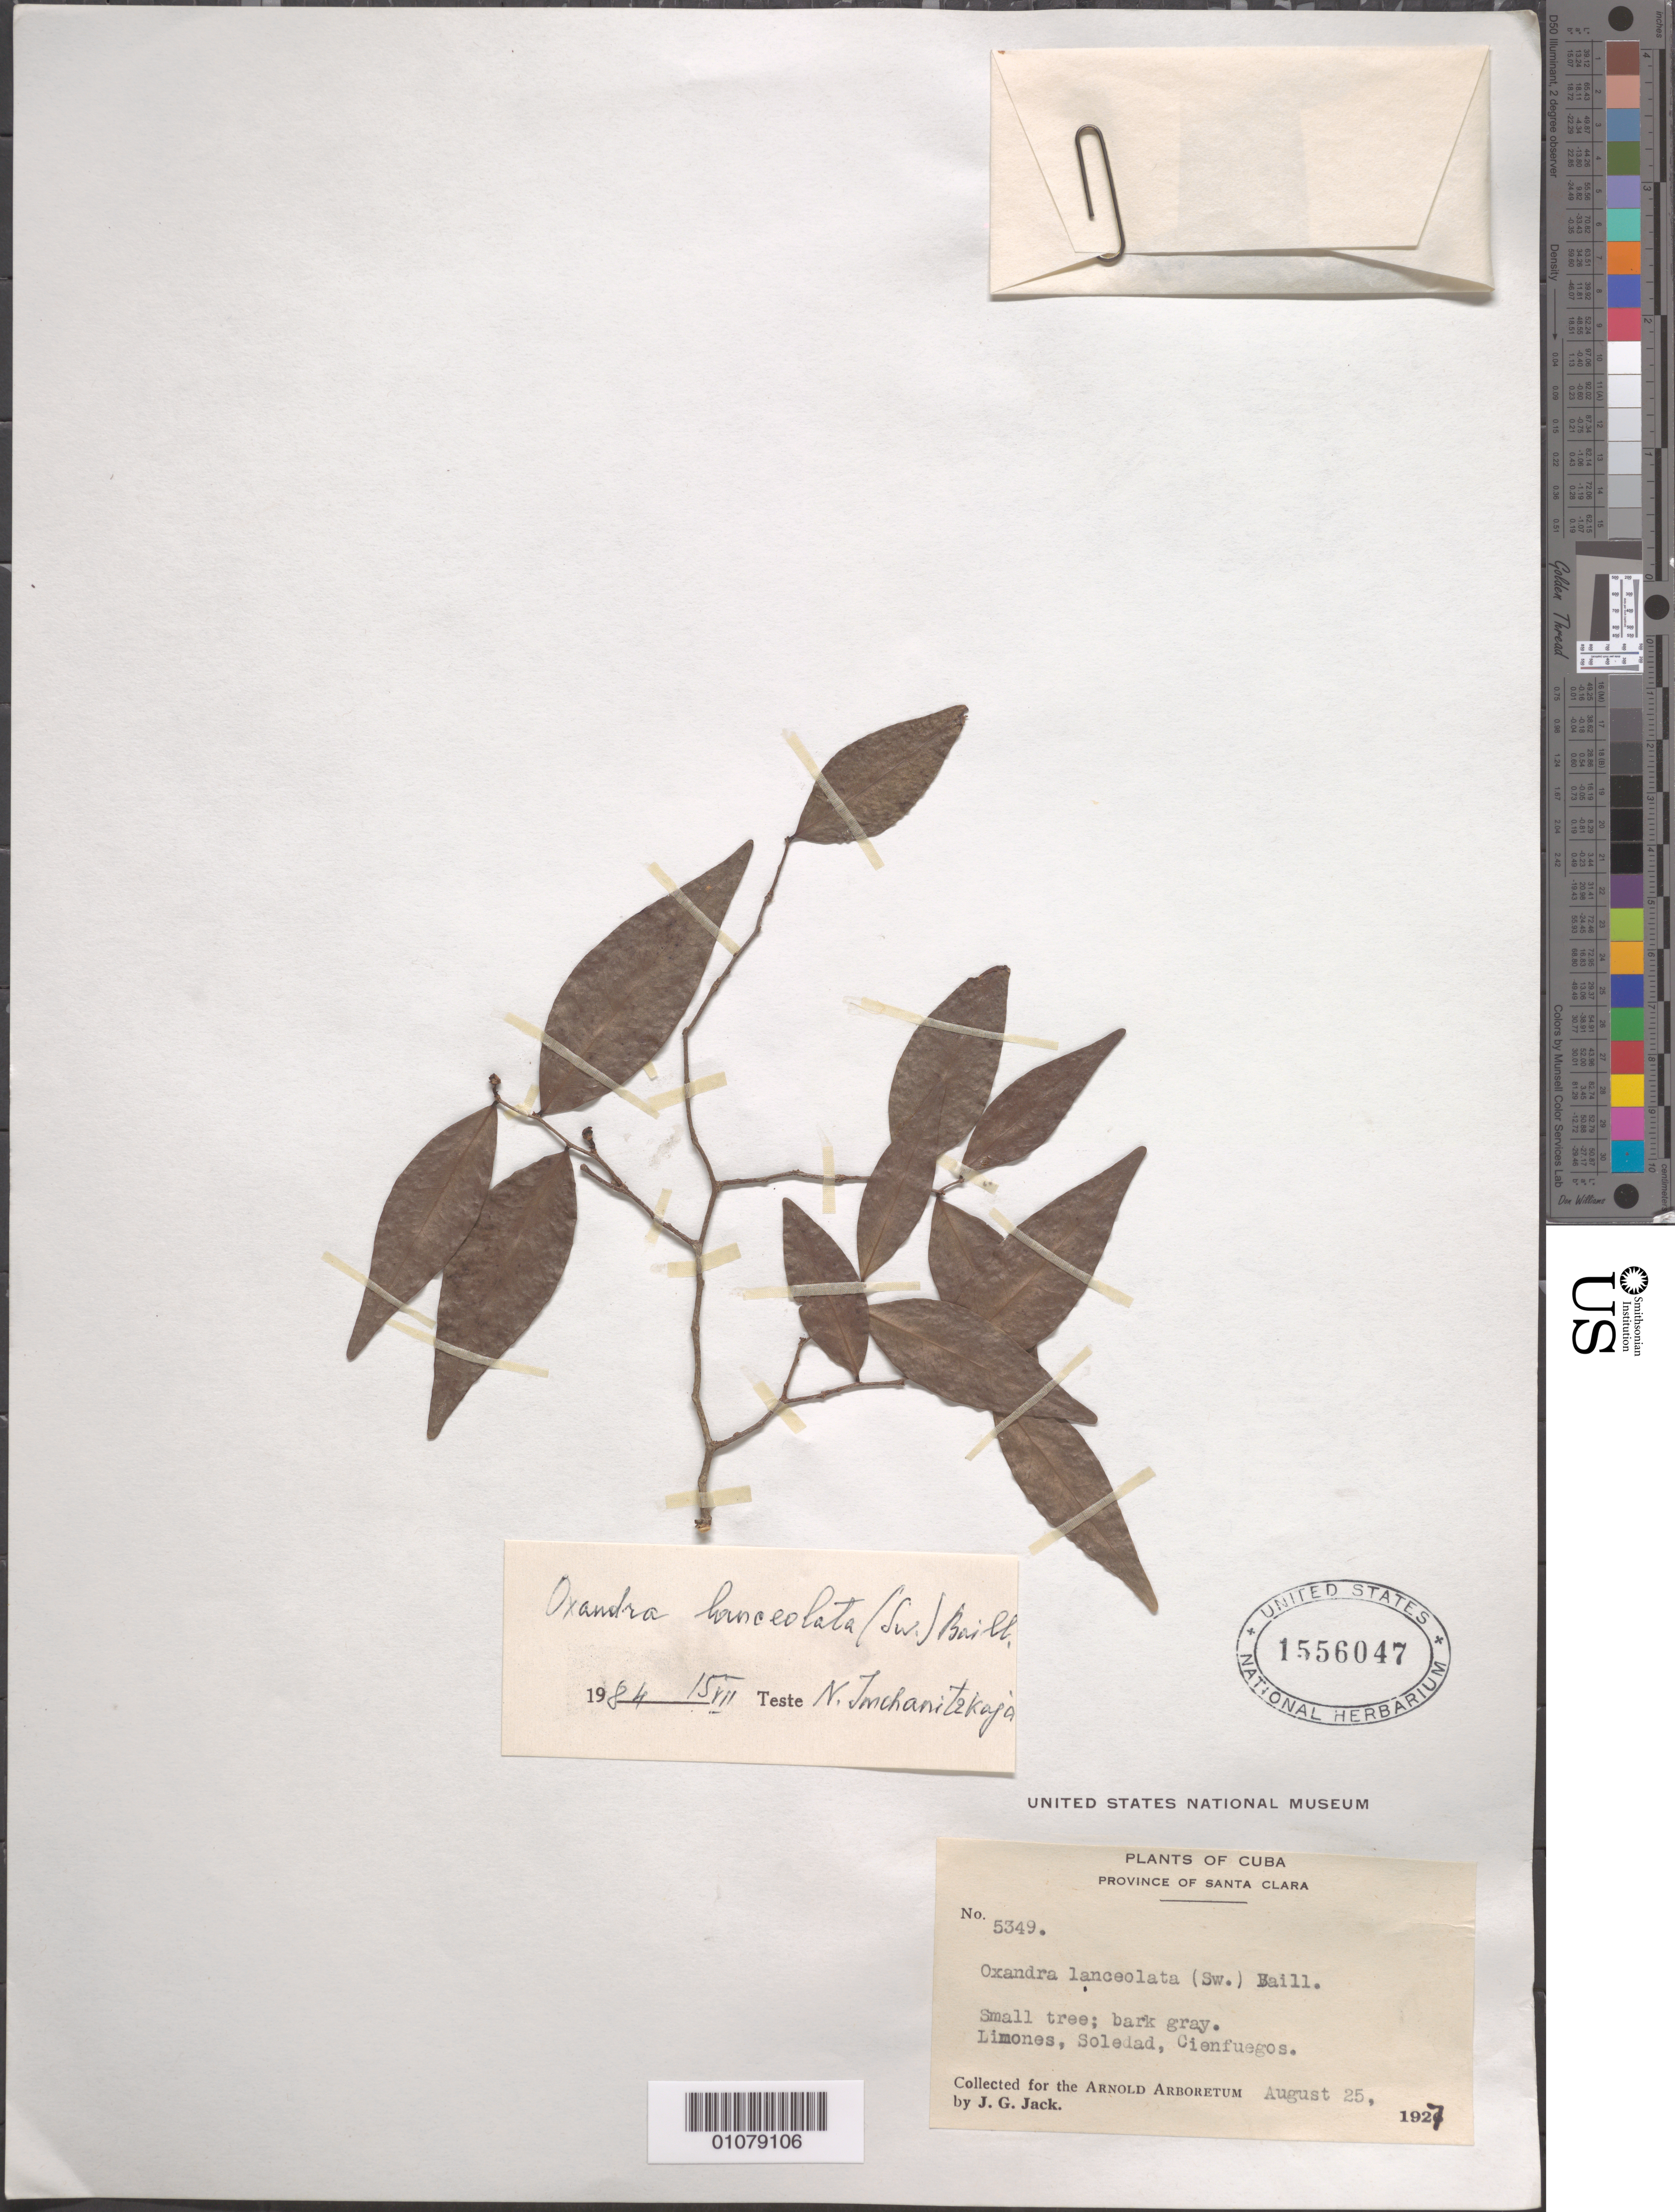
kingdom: Plantae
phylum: Tracheophyta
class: Magnoliopsida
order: Magnoliales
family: Annonaceae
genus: Oxandra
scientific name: Oxandra lanceolata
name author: (Sw.) Baill.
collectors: J. G. Jack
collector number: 5349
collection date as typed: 25 Aug 1927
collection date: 1927-08-25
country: Cuba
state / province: Cienfuegos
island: Cuba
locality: Limones, Soledad, Cienfuegos, Province of Santa Clara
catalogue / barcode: US 1556047